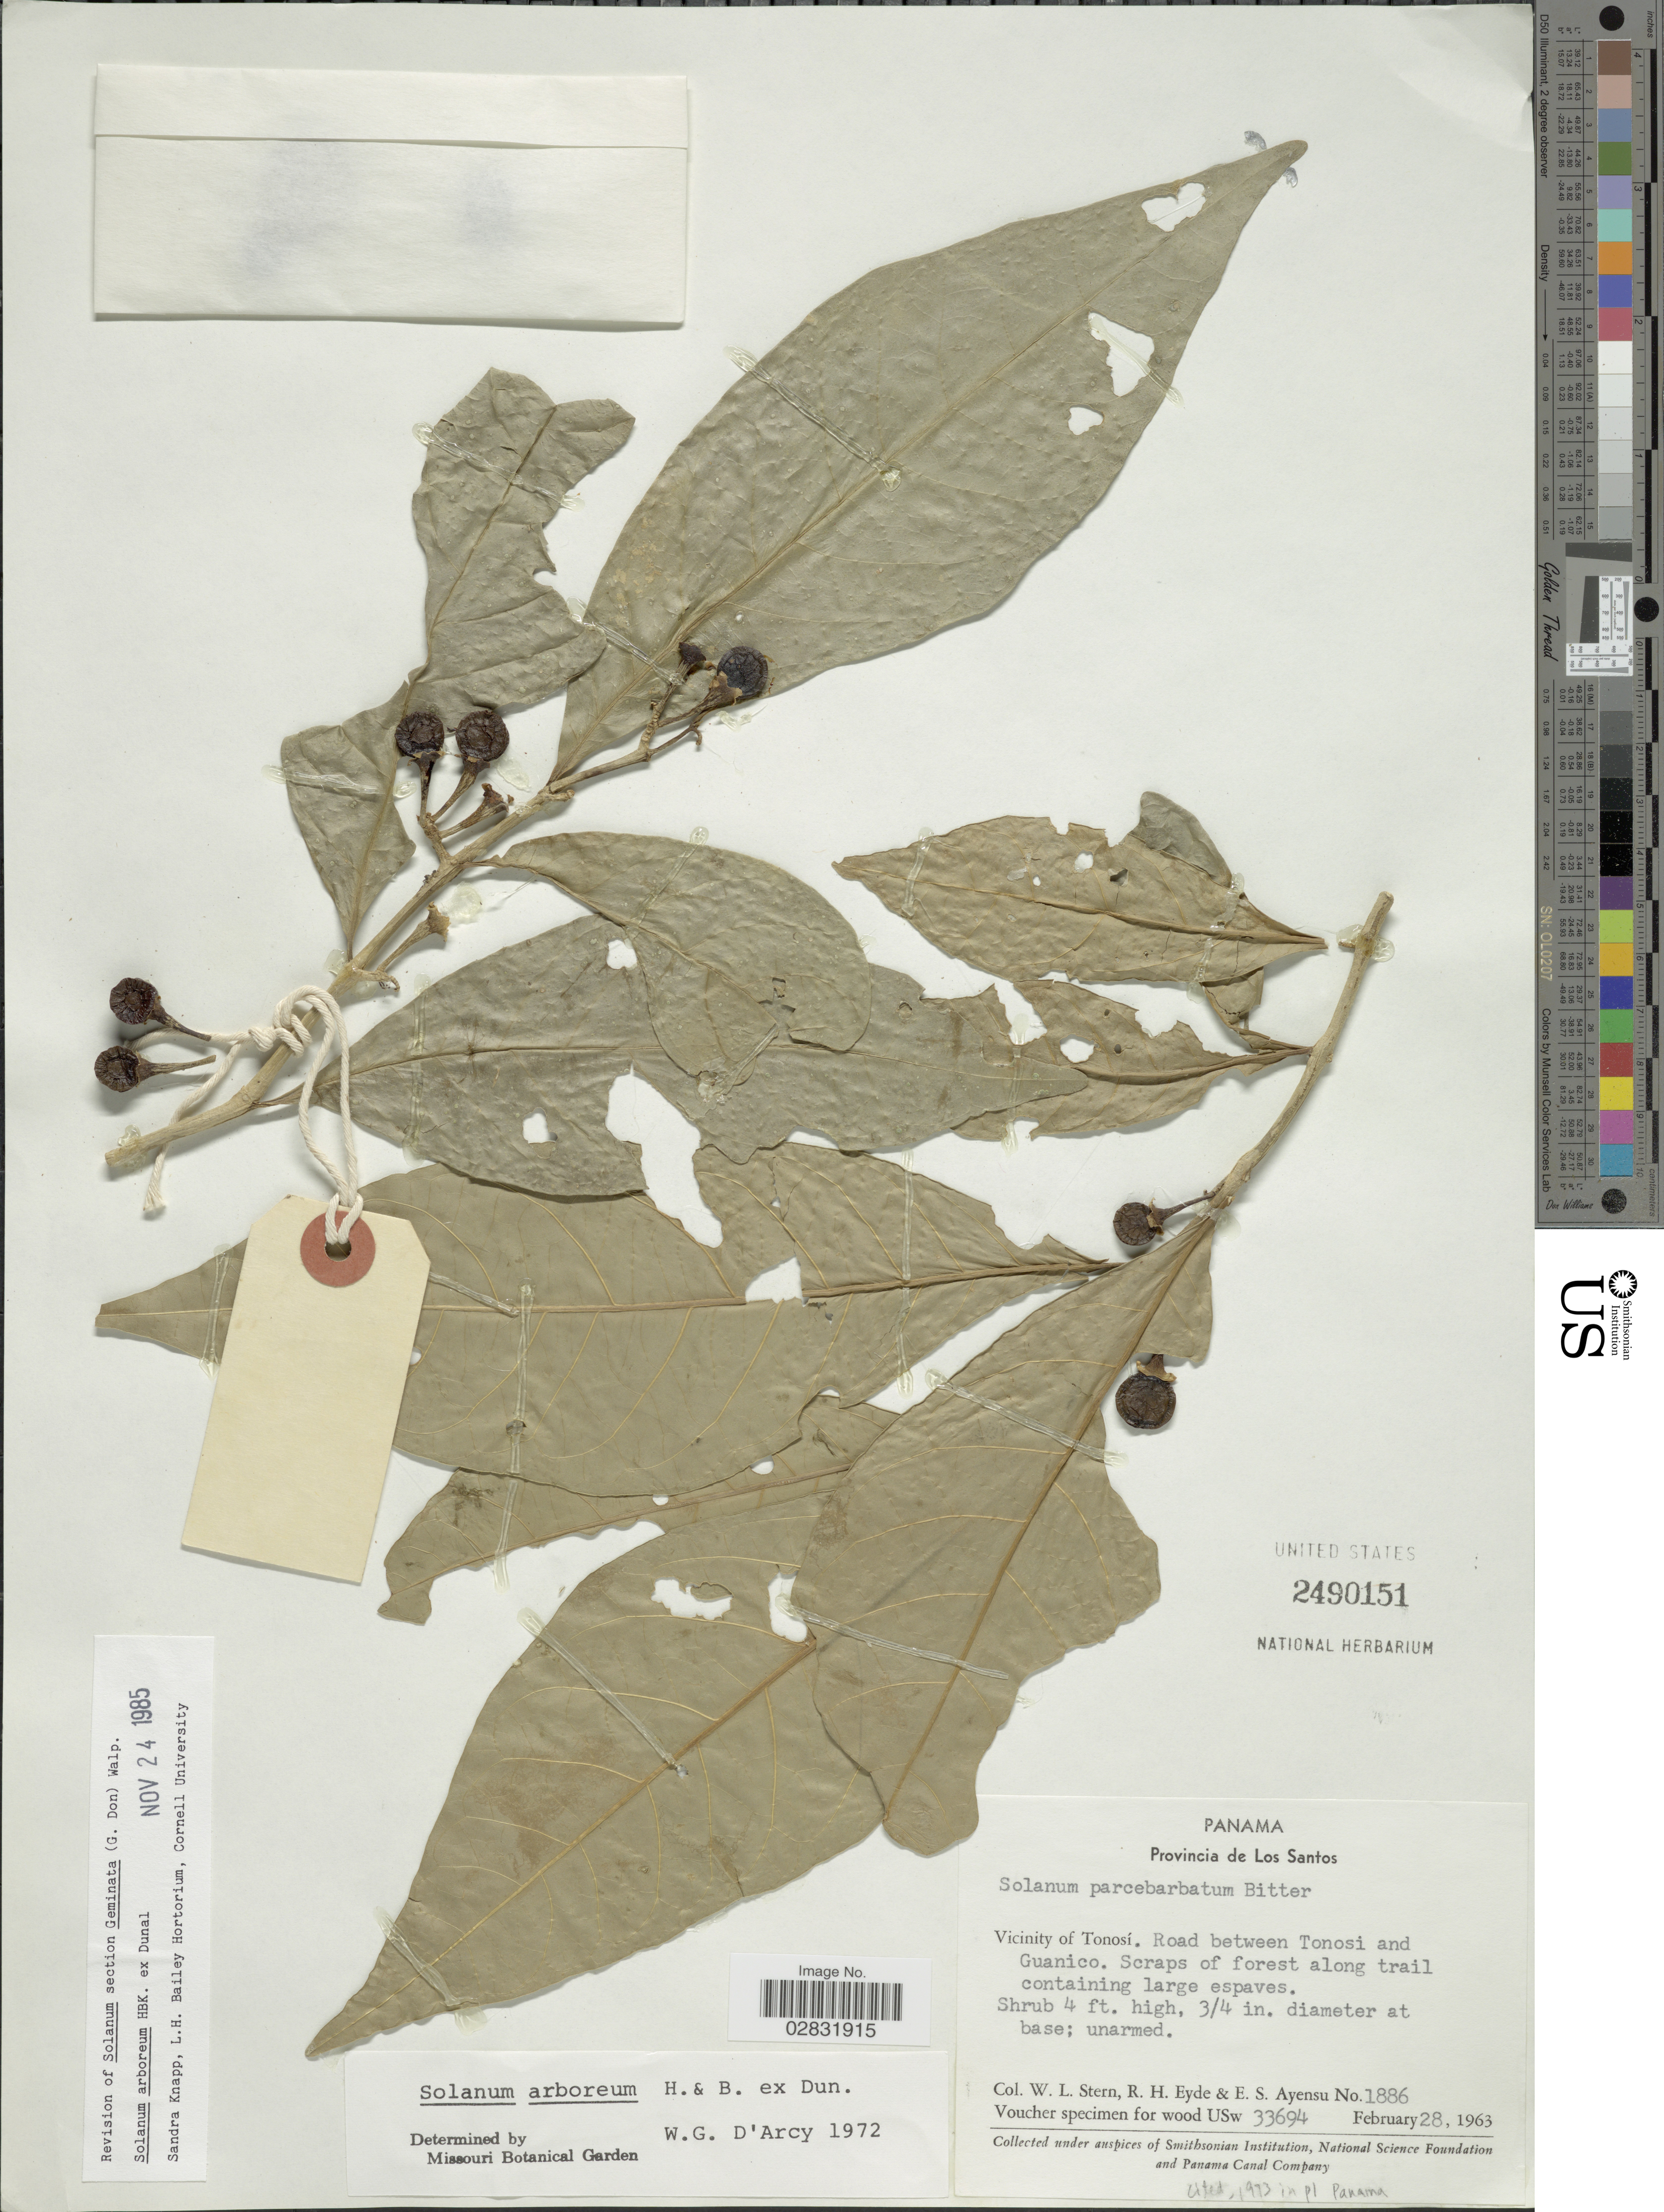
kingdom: Plantae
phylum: Tracheophyta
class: Magnoliopsida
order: Solanales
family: Solanaceae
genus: Solanum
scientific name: Solanum arboreum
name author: Dunal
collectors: W. L. Stern, R. H. Eyde & E. S. Ayensu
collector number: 1886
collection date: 1963-02-28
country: Panama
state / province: Los Santos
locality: Provincia de Los Santos. Vicinity of Tonosí. Road between Tonosi and Guanico.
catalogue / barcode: US 2490151